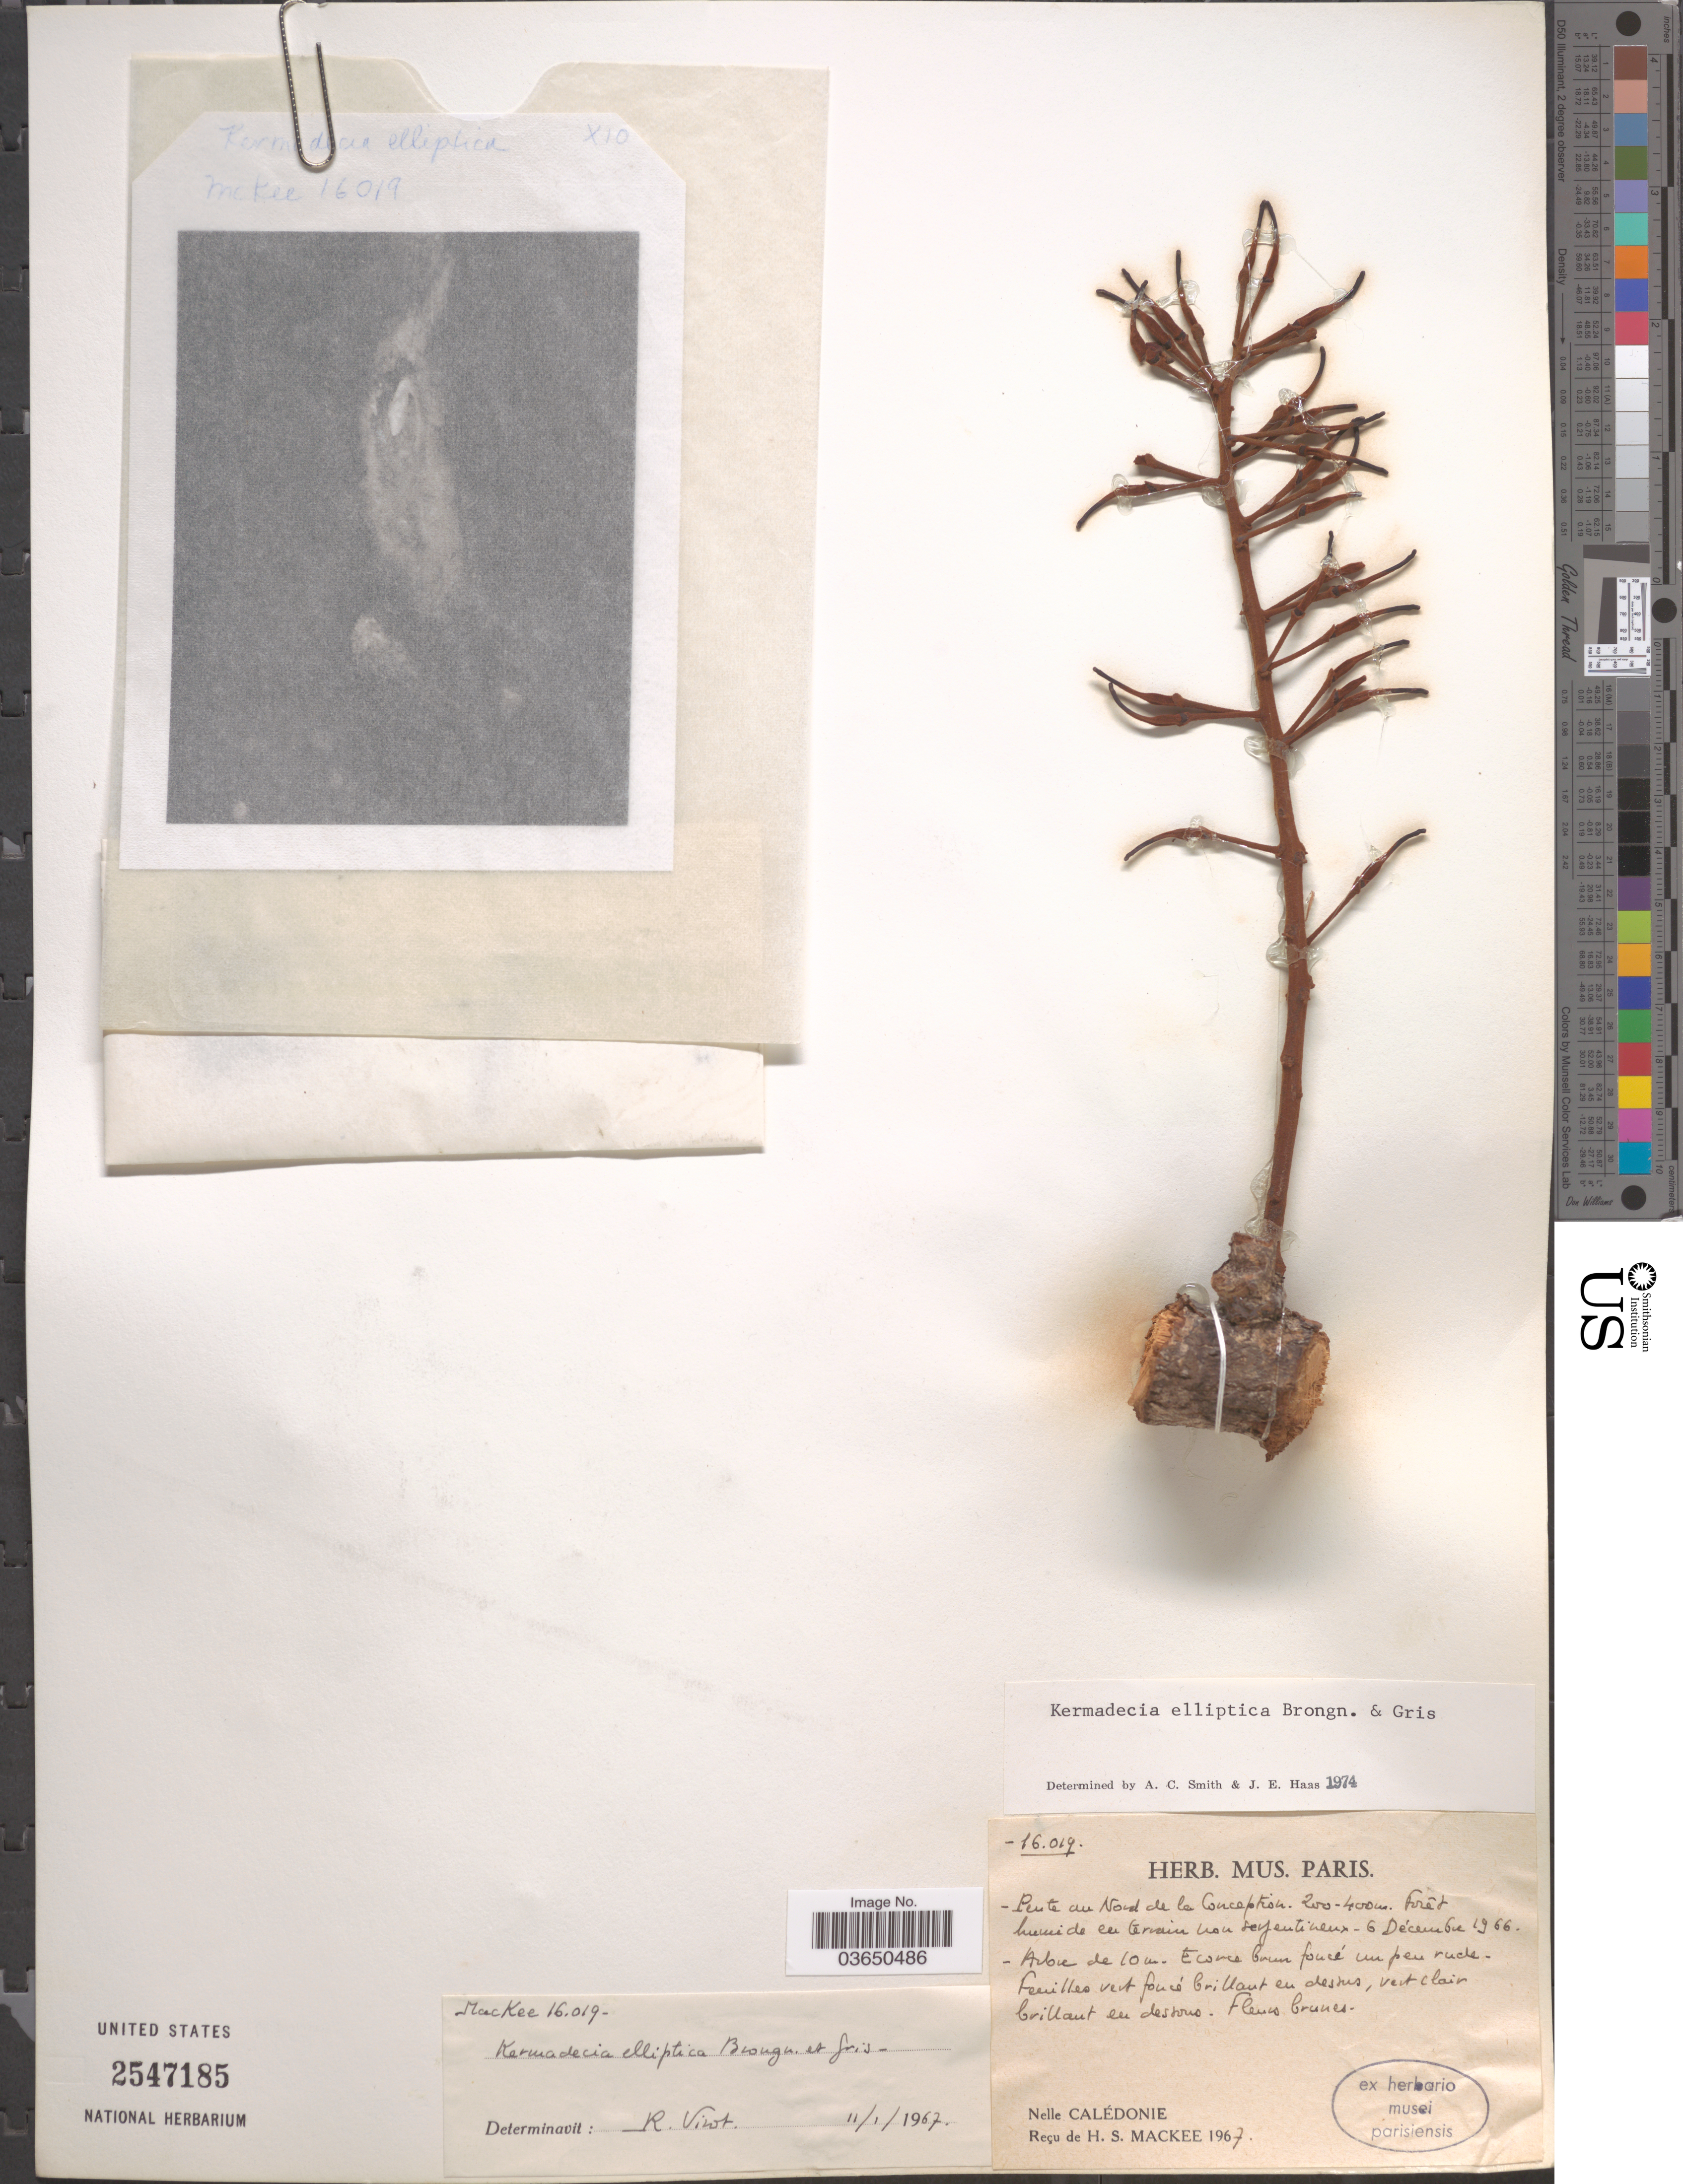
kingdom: Plantae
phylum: Tracheophyta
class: Magnoliopsida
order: Proteales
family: Proteaceae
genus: Kermadecia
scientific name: Kermadecia elliptica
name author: Brongn. & Gris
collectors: H. Mackee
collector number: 16019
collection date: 1966-12-06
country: New Caledonia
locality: Pente au Nord de la Conception.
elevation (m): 200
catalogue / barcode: US 2547185